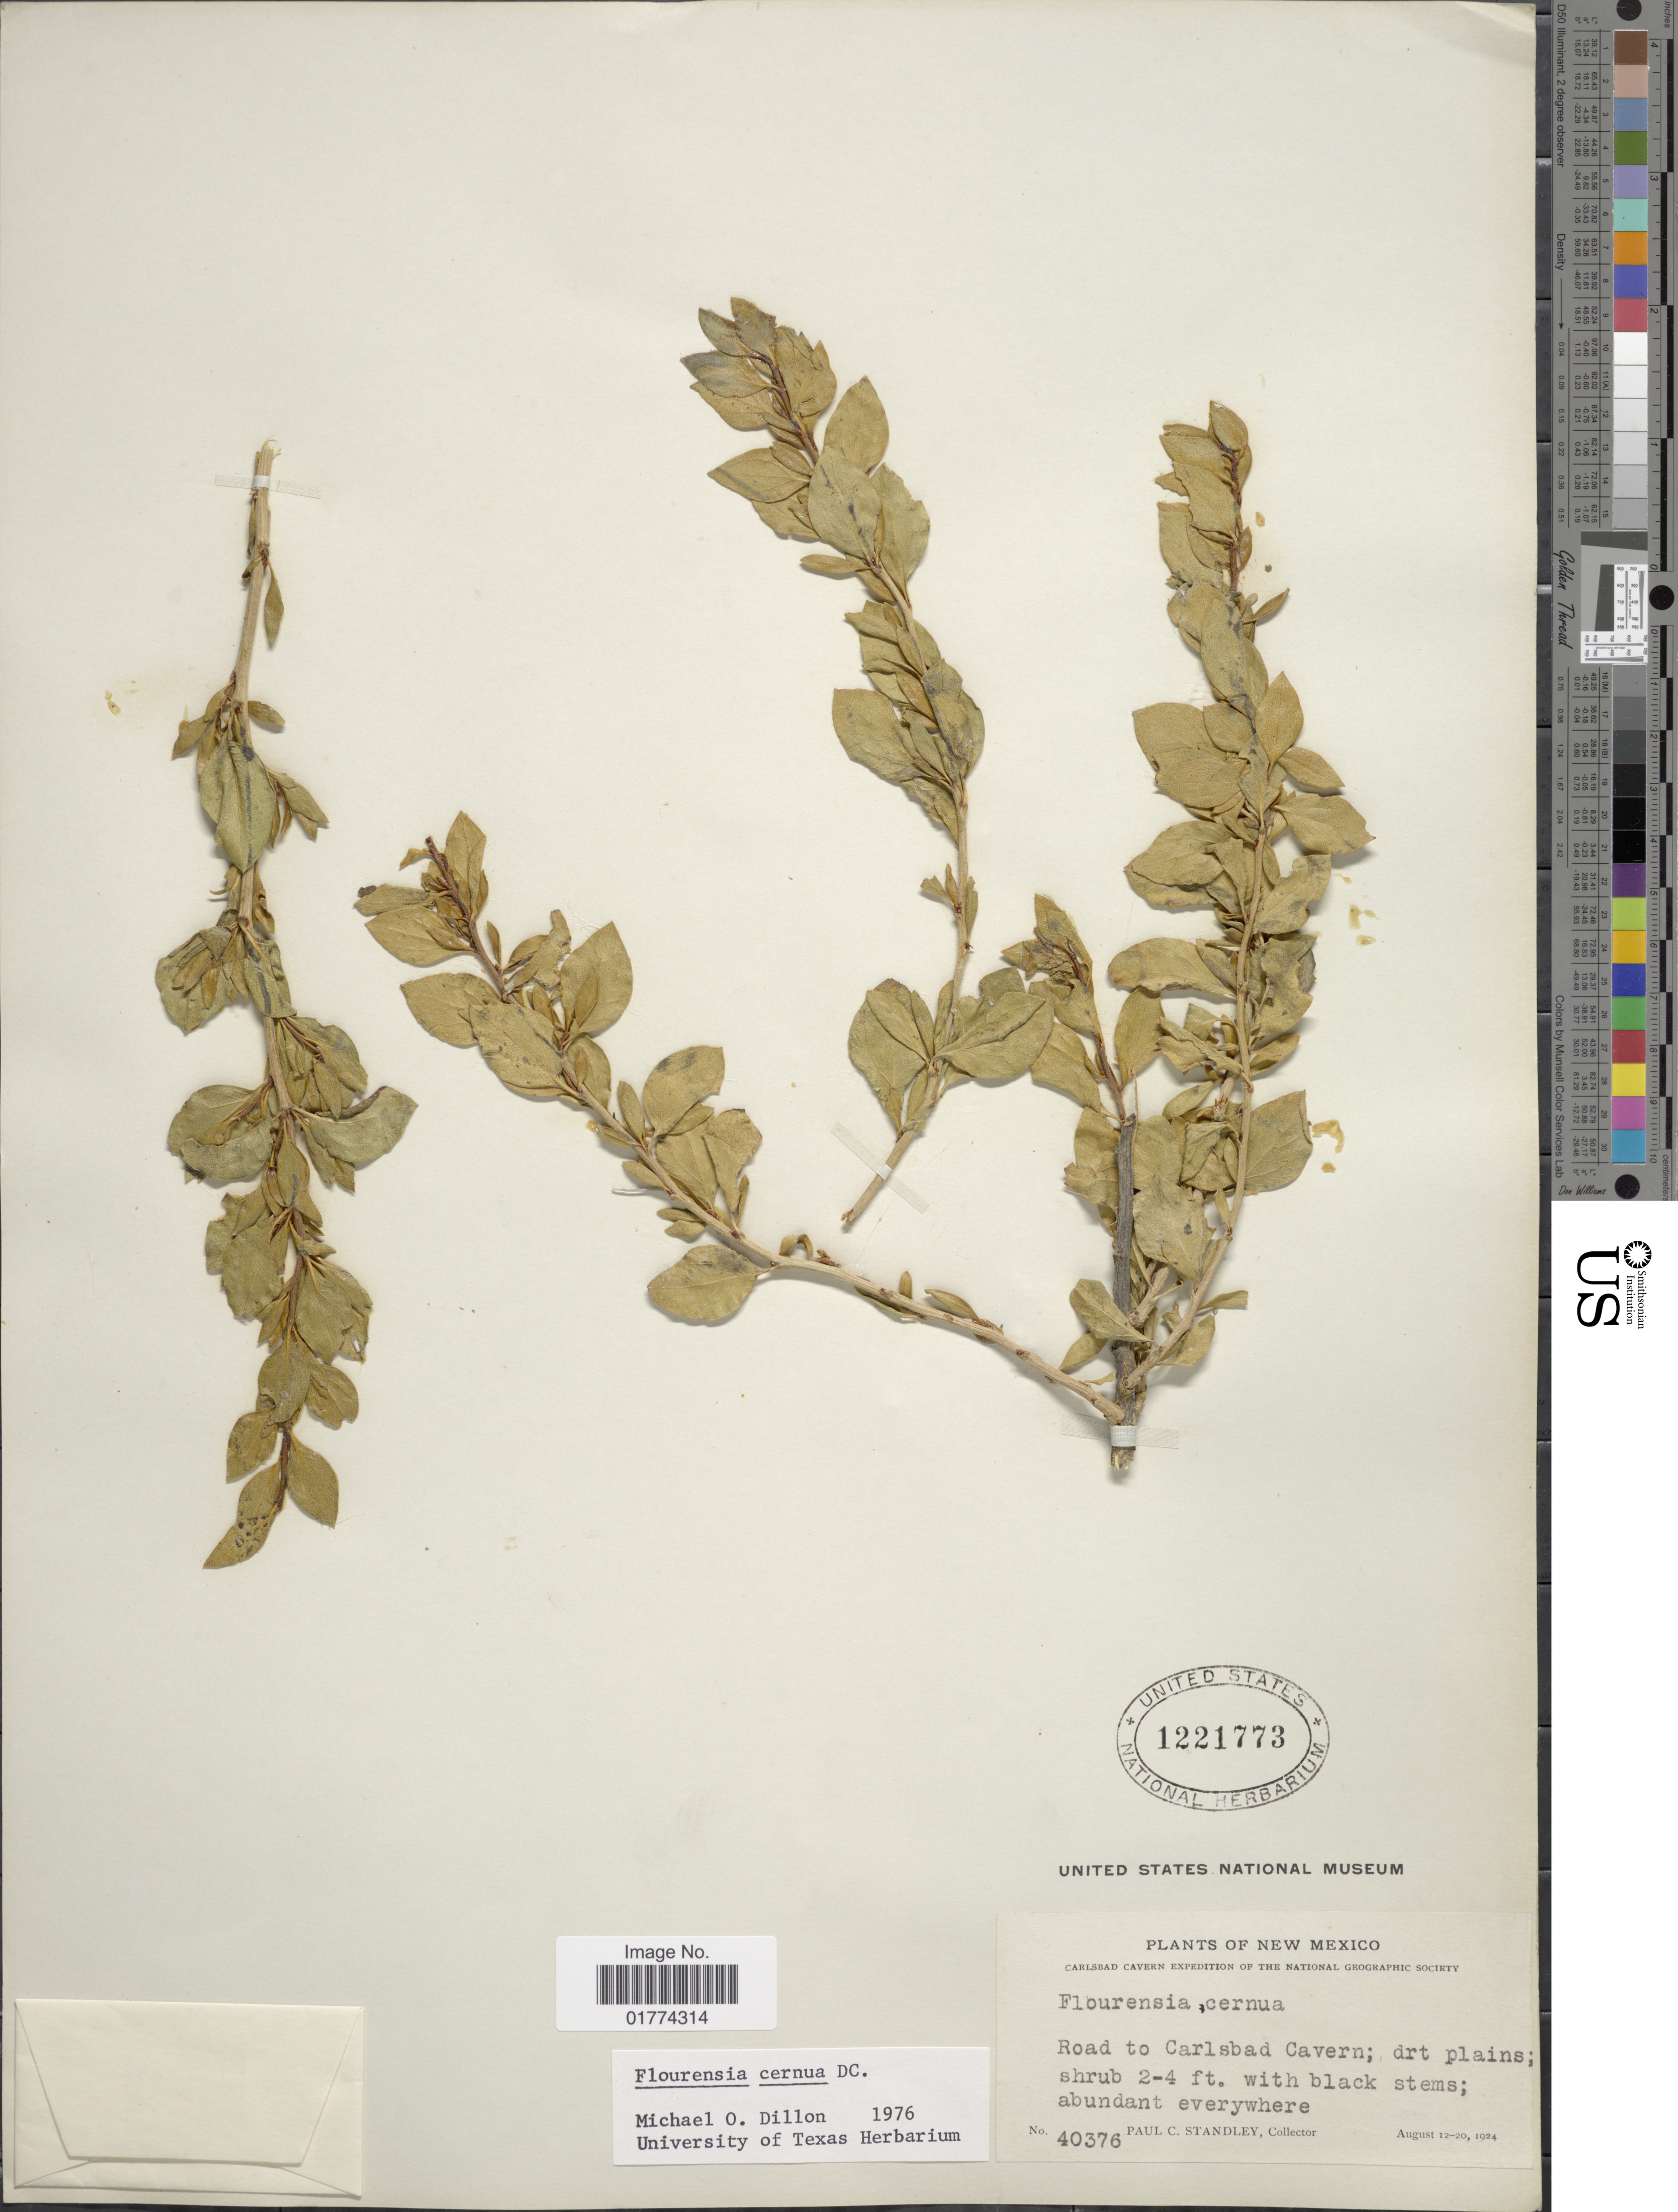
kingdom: Plantae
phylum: Tracheophyta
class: Magnoliopsida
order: Asterales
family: Asteraceae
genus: Flourensia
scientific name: Flourensia cernua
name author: DC.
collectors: P. C. Standley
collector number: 40376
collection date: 1924-08-12/1924-08-20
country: United States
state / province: New Mexico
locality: Road to Carlsbad Cavern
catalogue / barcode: US 1221773